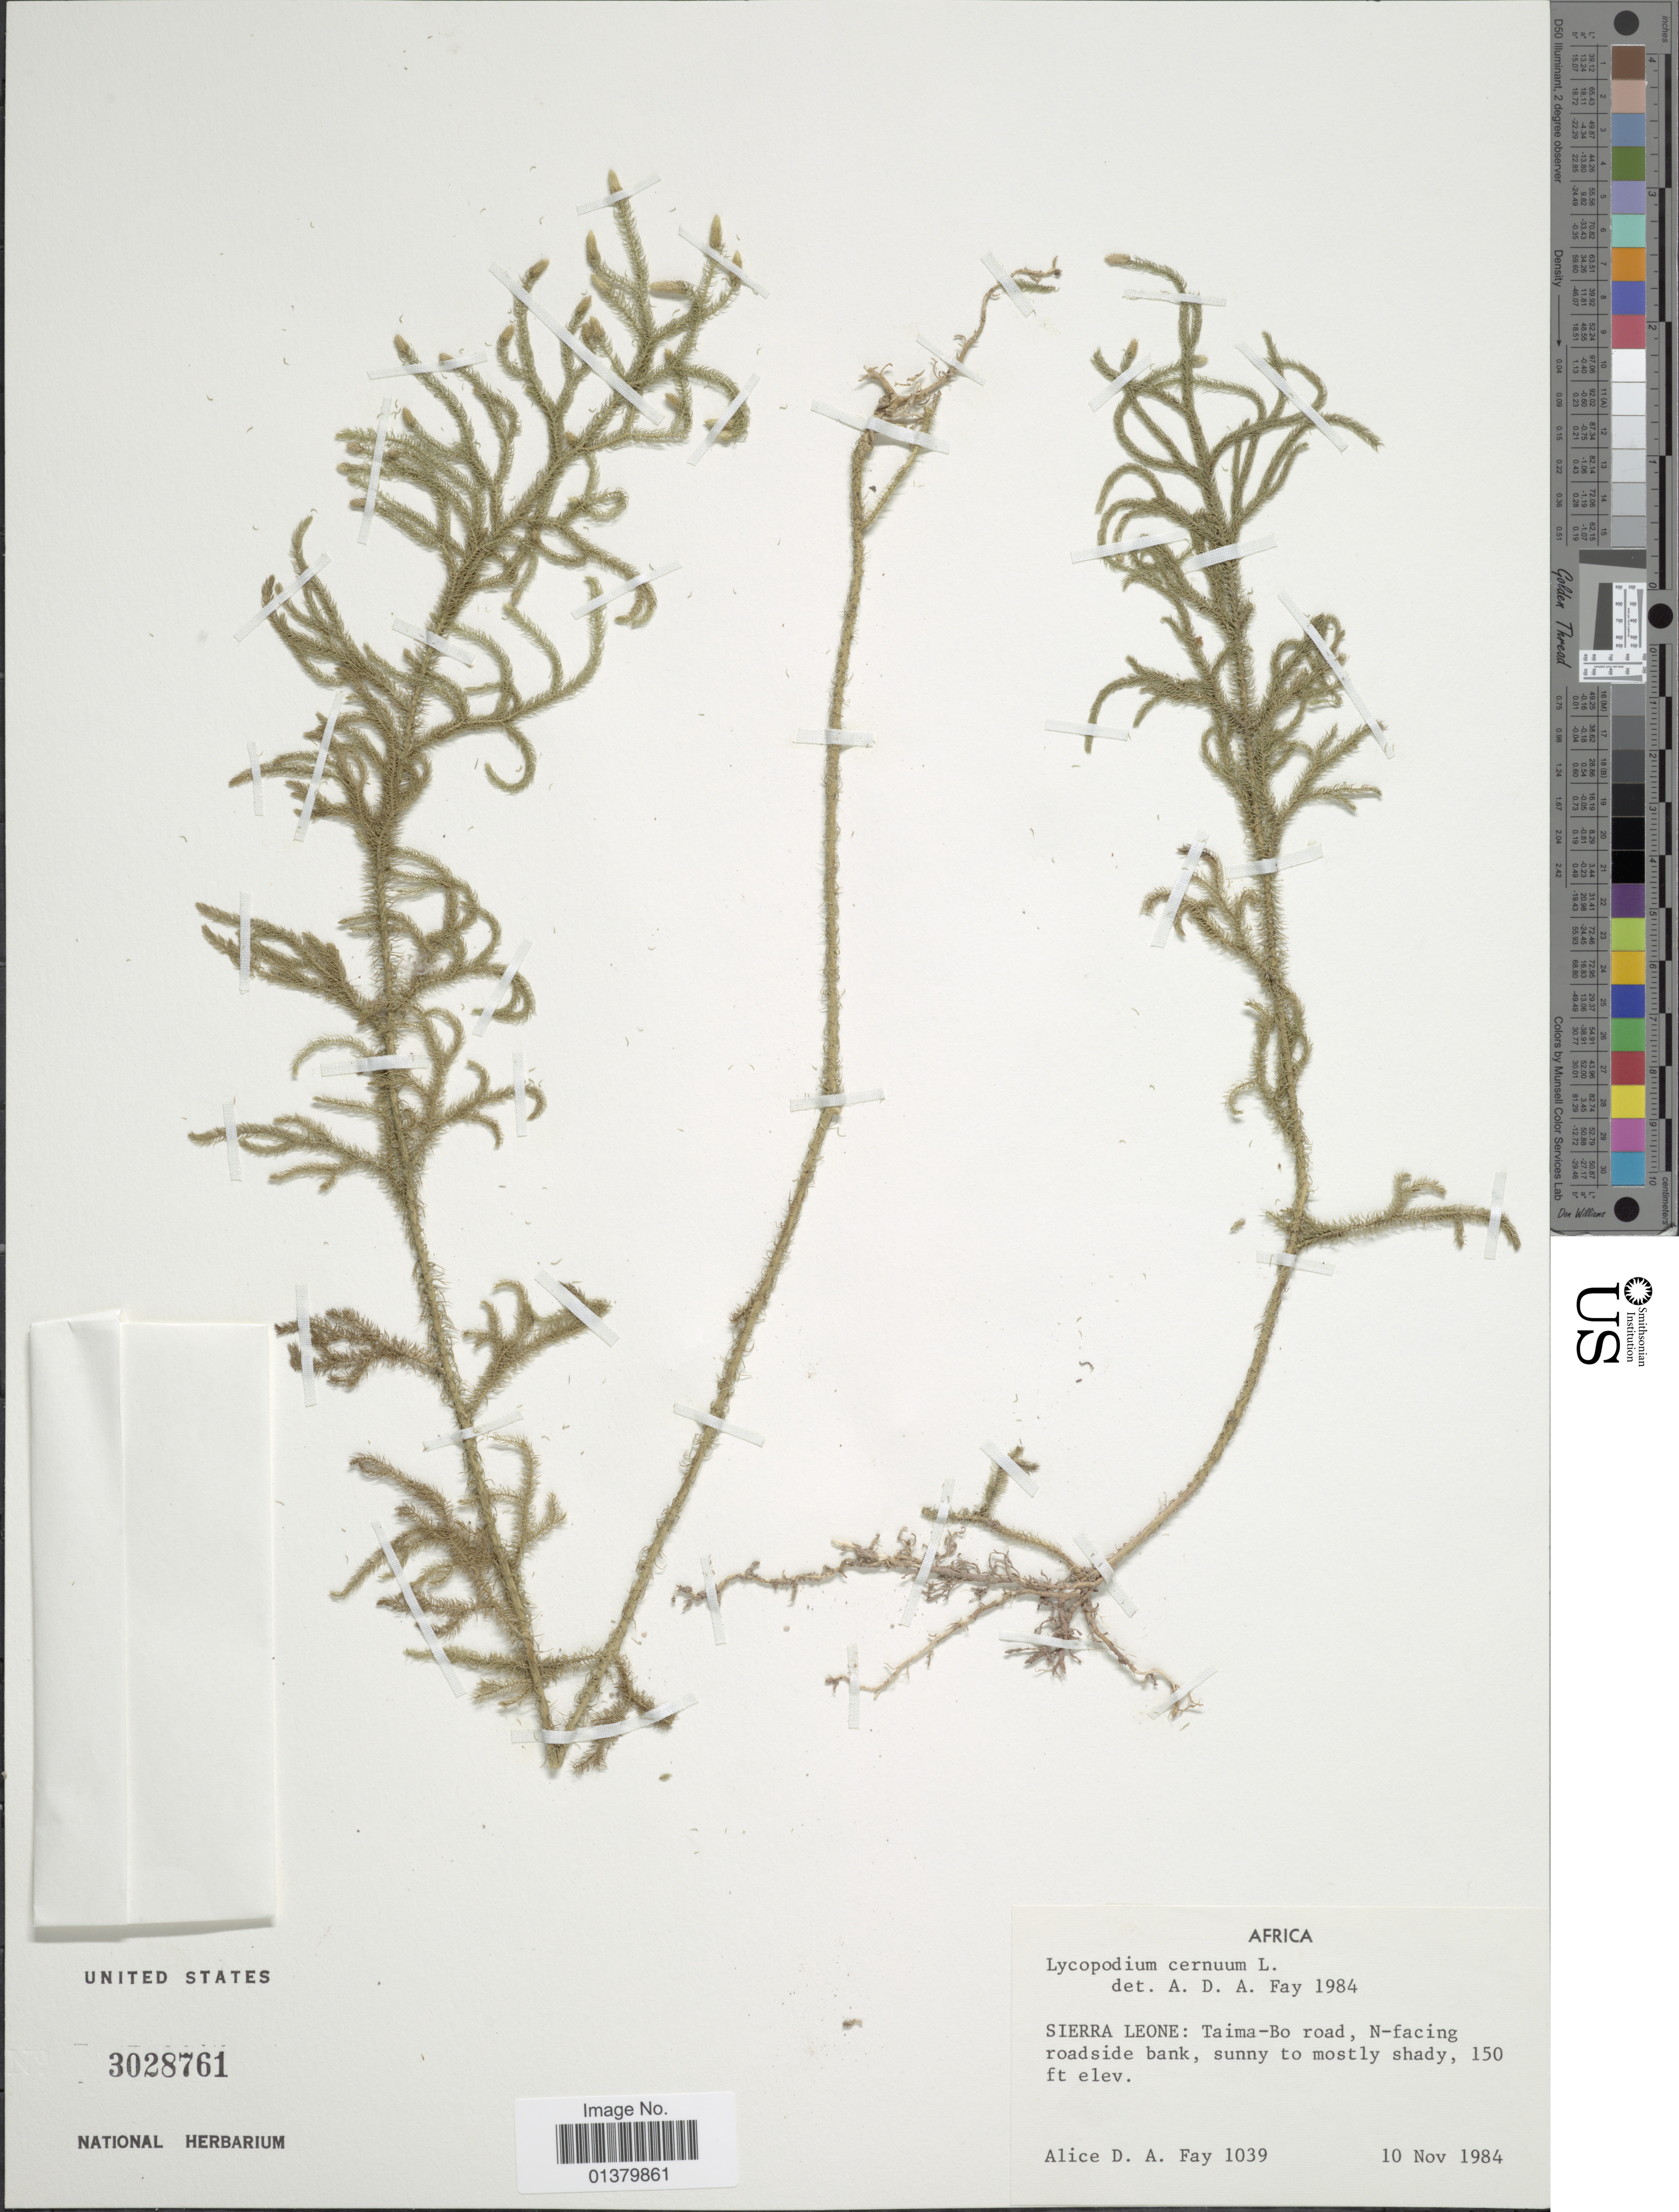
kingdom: Plantae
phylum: Tracheophyta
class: Lycopodiopsida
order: Lycopodiales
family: Lycopodiaceae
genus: Palhinhaea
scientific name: Palhinhaea cernua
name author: (L.) Vasc. & Franco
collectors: A. Fay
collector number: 1039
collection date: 1984-11-10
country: Sierra Leone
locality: Africa, Sierra Leone: Taima-Bo road, N-facing roadside bank,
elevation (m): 46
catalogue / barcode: US 3028761